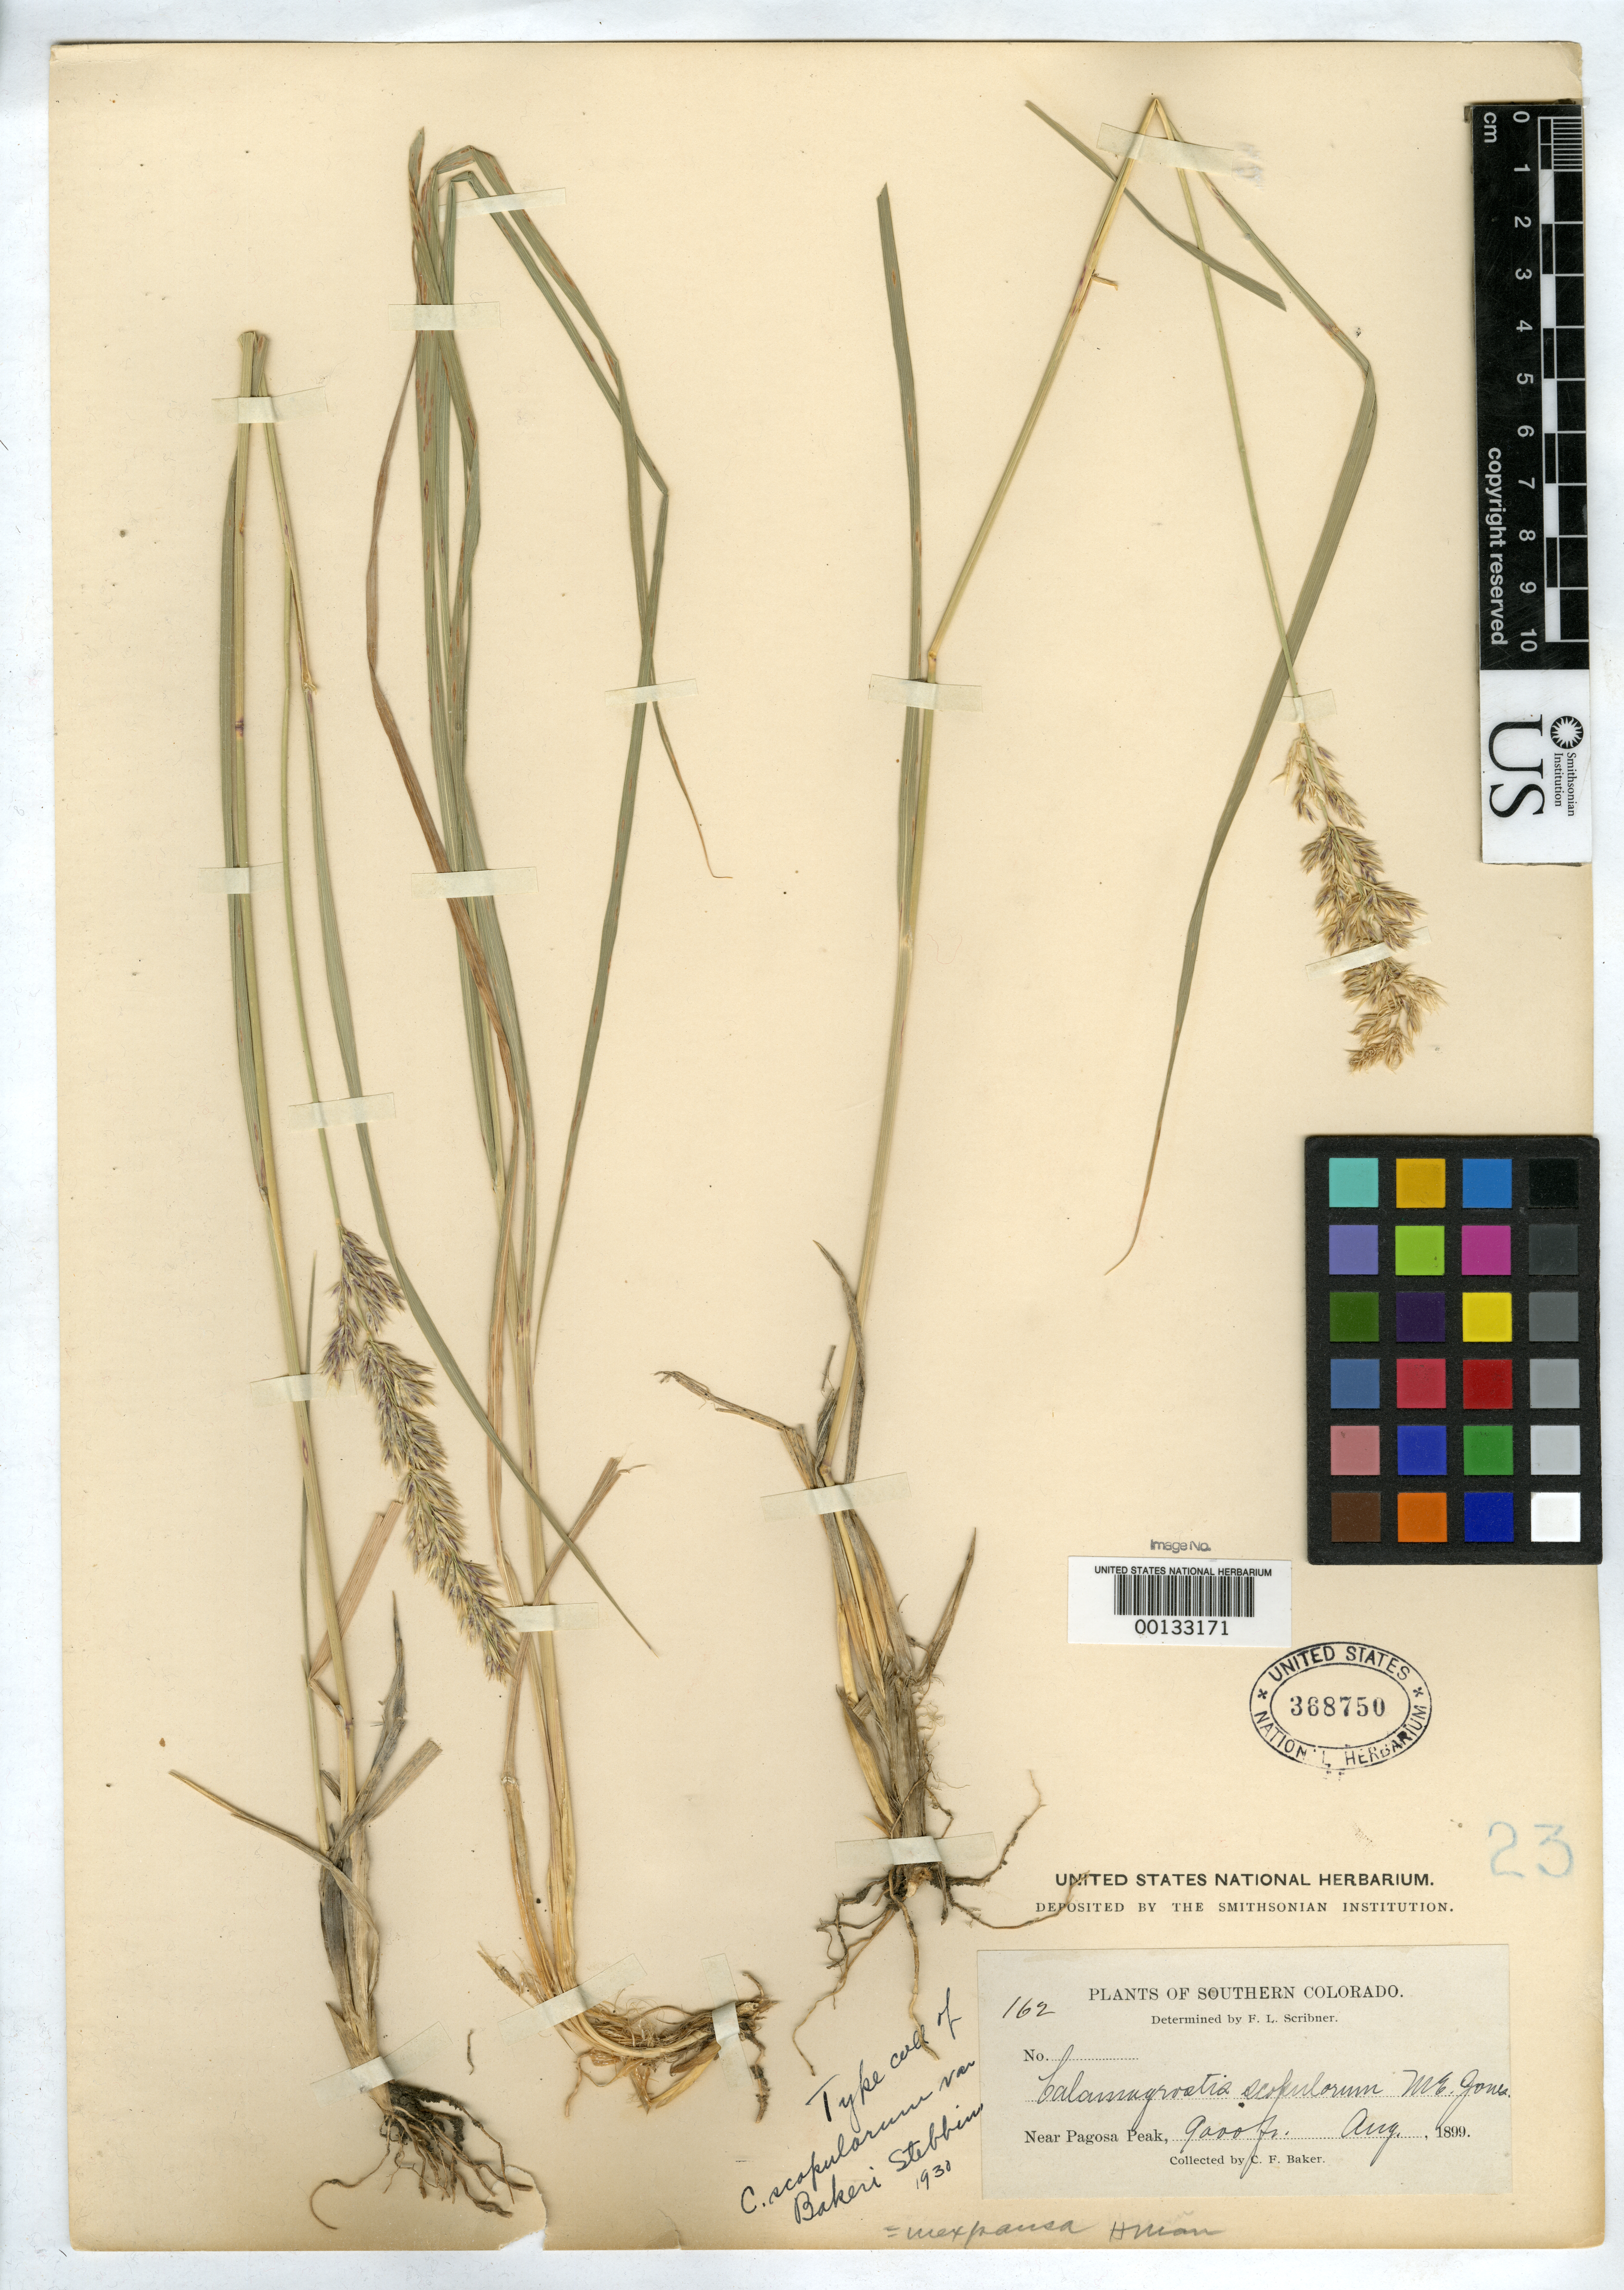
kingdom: Plantae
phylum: Tracheophyta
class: Liliopsida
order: Poales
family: Poaceae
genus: Calamagrostis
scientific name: Calamagrostis scopulorum var. bakeri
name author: Stebbins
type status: Isotype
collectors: C. F. Baker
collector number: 162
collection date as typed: Aug 1899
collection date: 1899-08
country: United States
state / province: Colorado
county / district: Mineral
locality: Near Pagosa Peak; alt. 9000 ft.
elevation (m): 2743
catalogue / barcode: US 368750